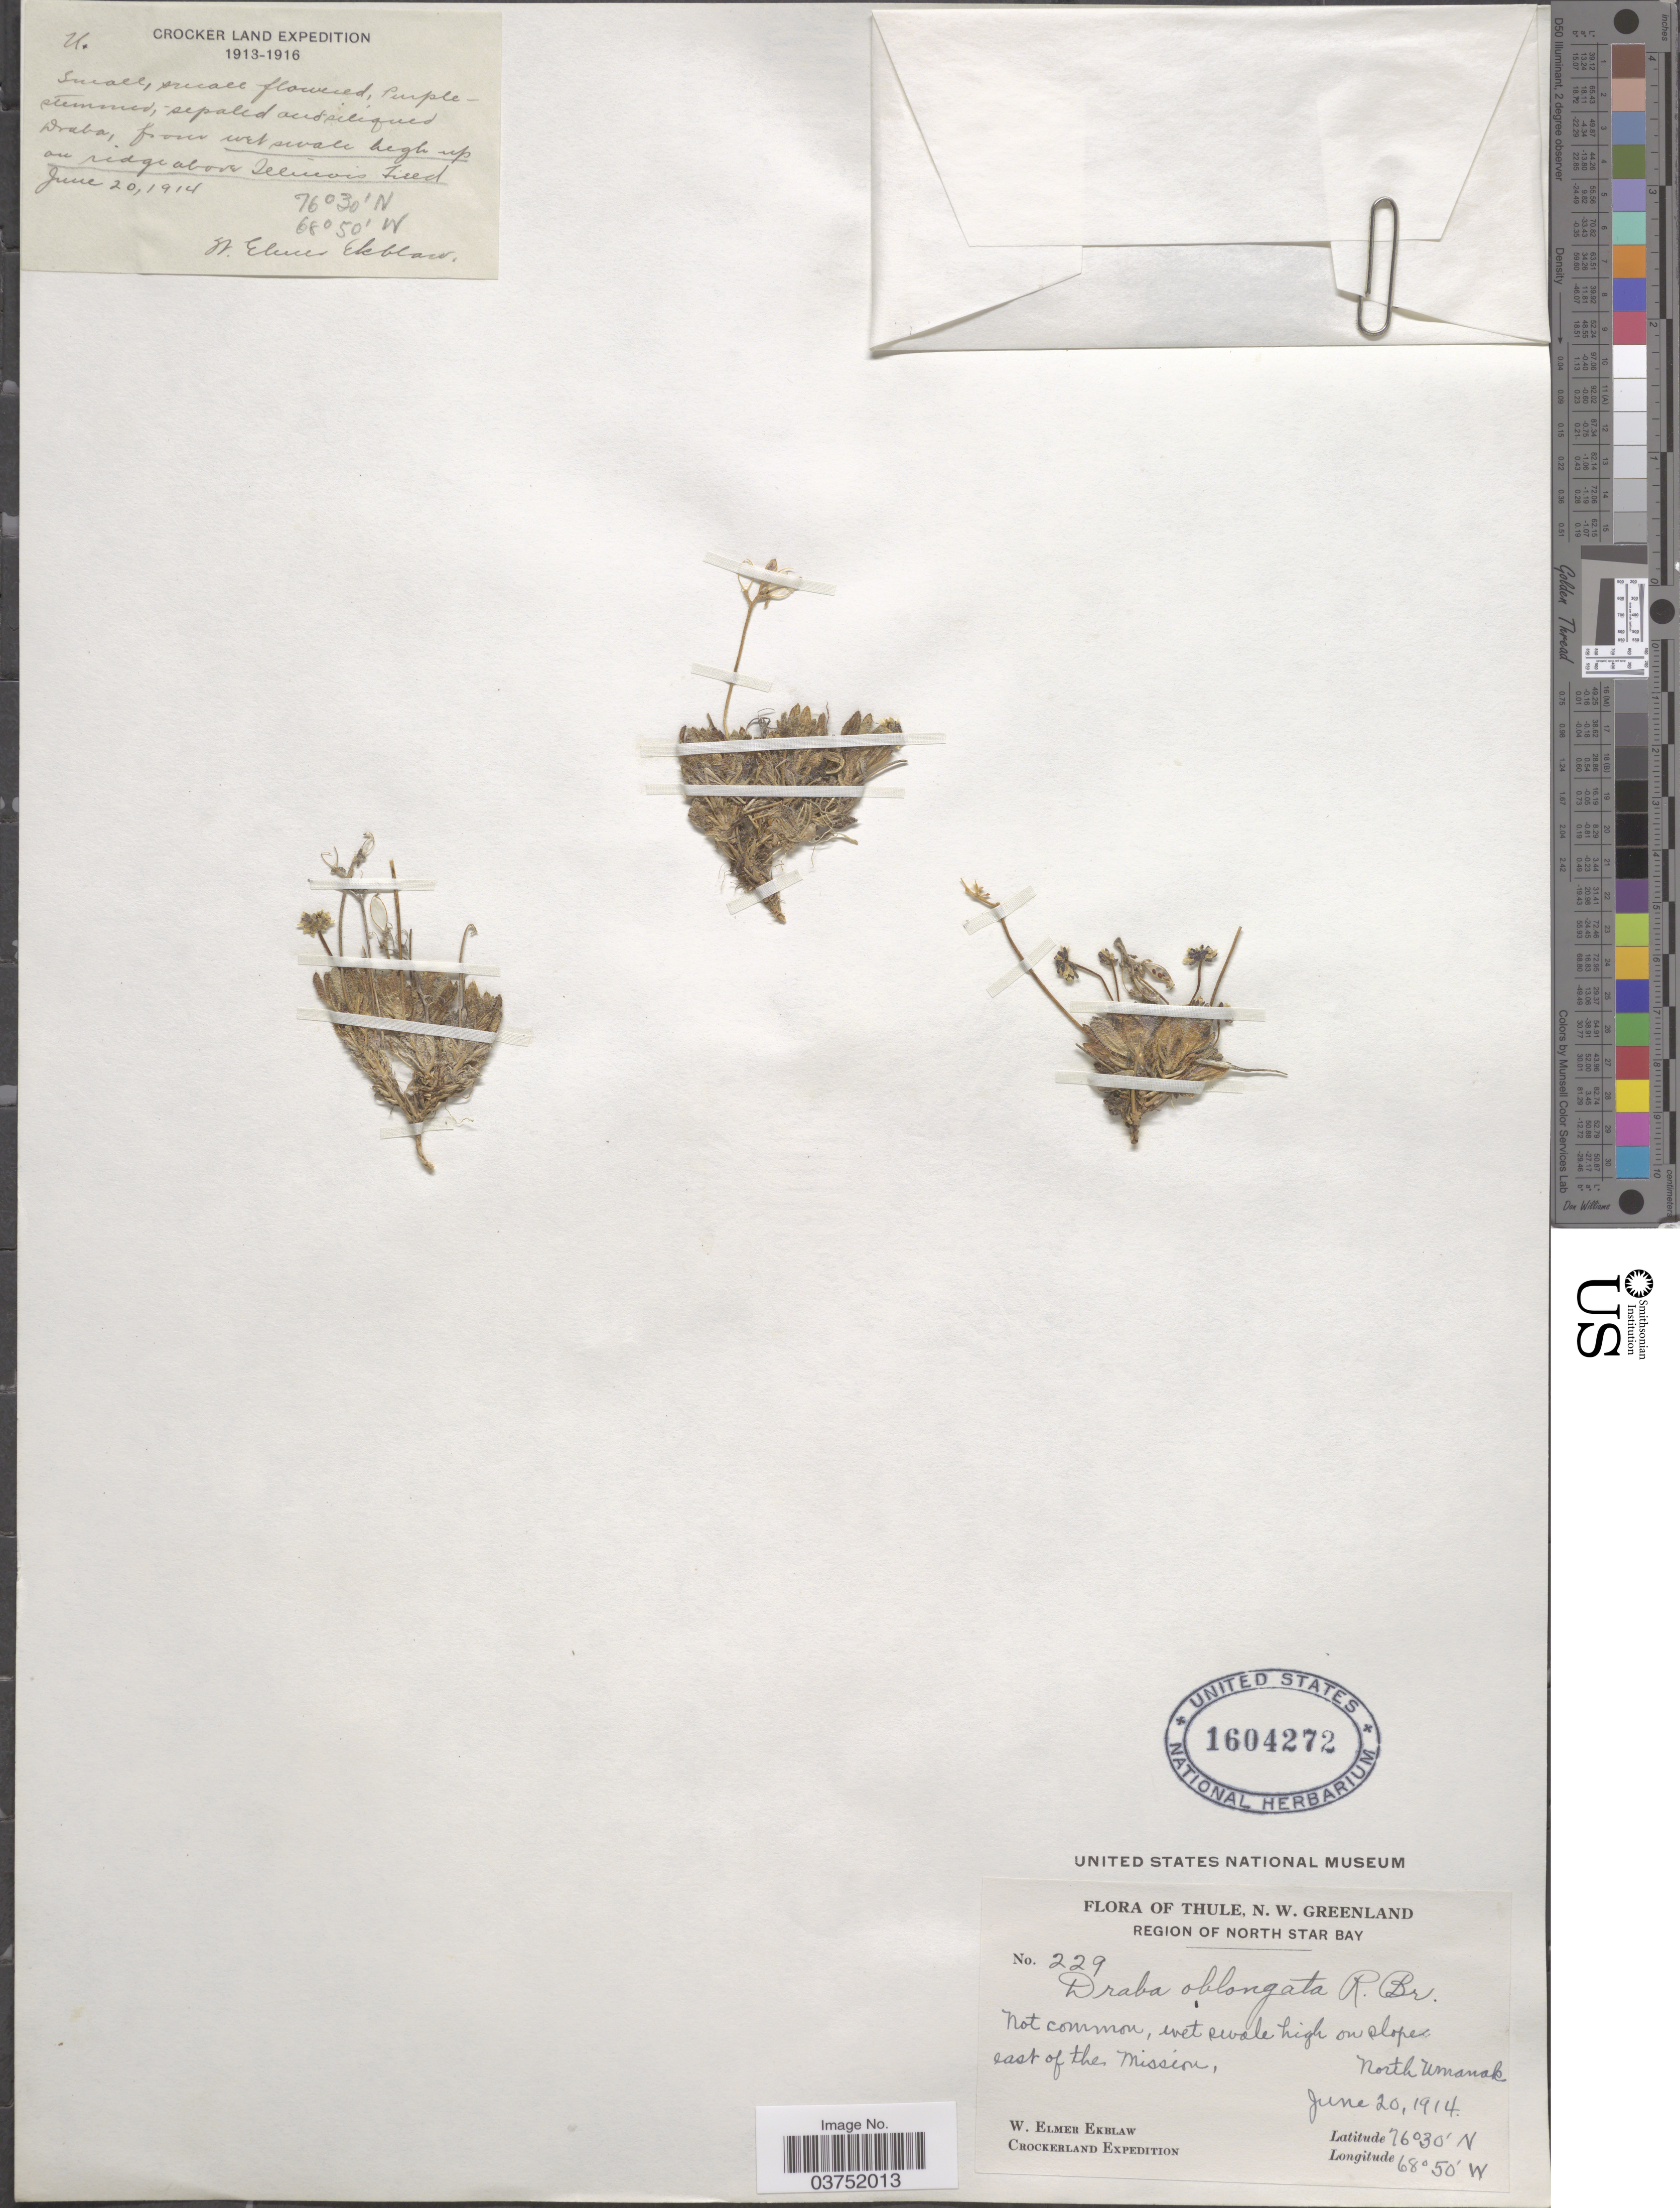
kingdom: Plantae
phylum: Tracheophyta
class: Magnoliopsida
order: Brassicales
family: Brassicaceae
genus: Draba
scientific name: Draba oblongata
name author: R. Br. ex DC.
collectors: W. Ekblaw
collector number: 229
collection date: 1914-06-20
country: Greenland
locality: Thule, N.W. Greenland. Region of North Star Bay. East of the Mission. North Umanak. On ridge above Illinois Field.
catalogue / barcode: US 1604272